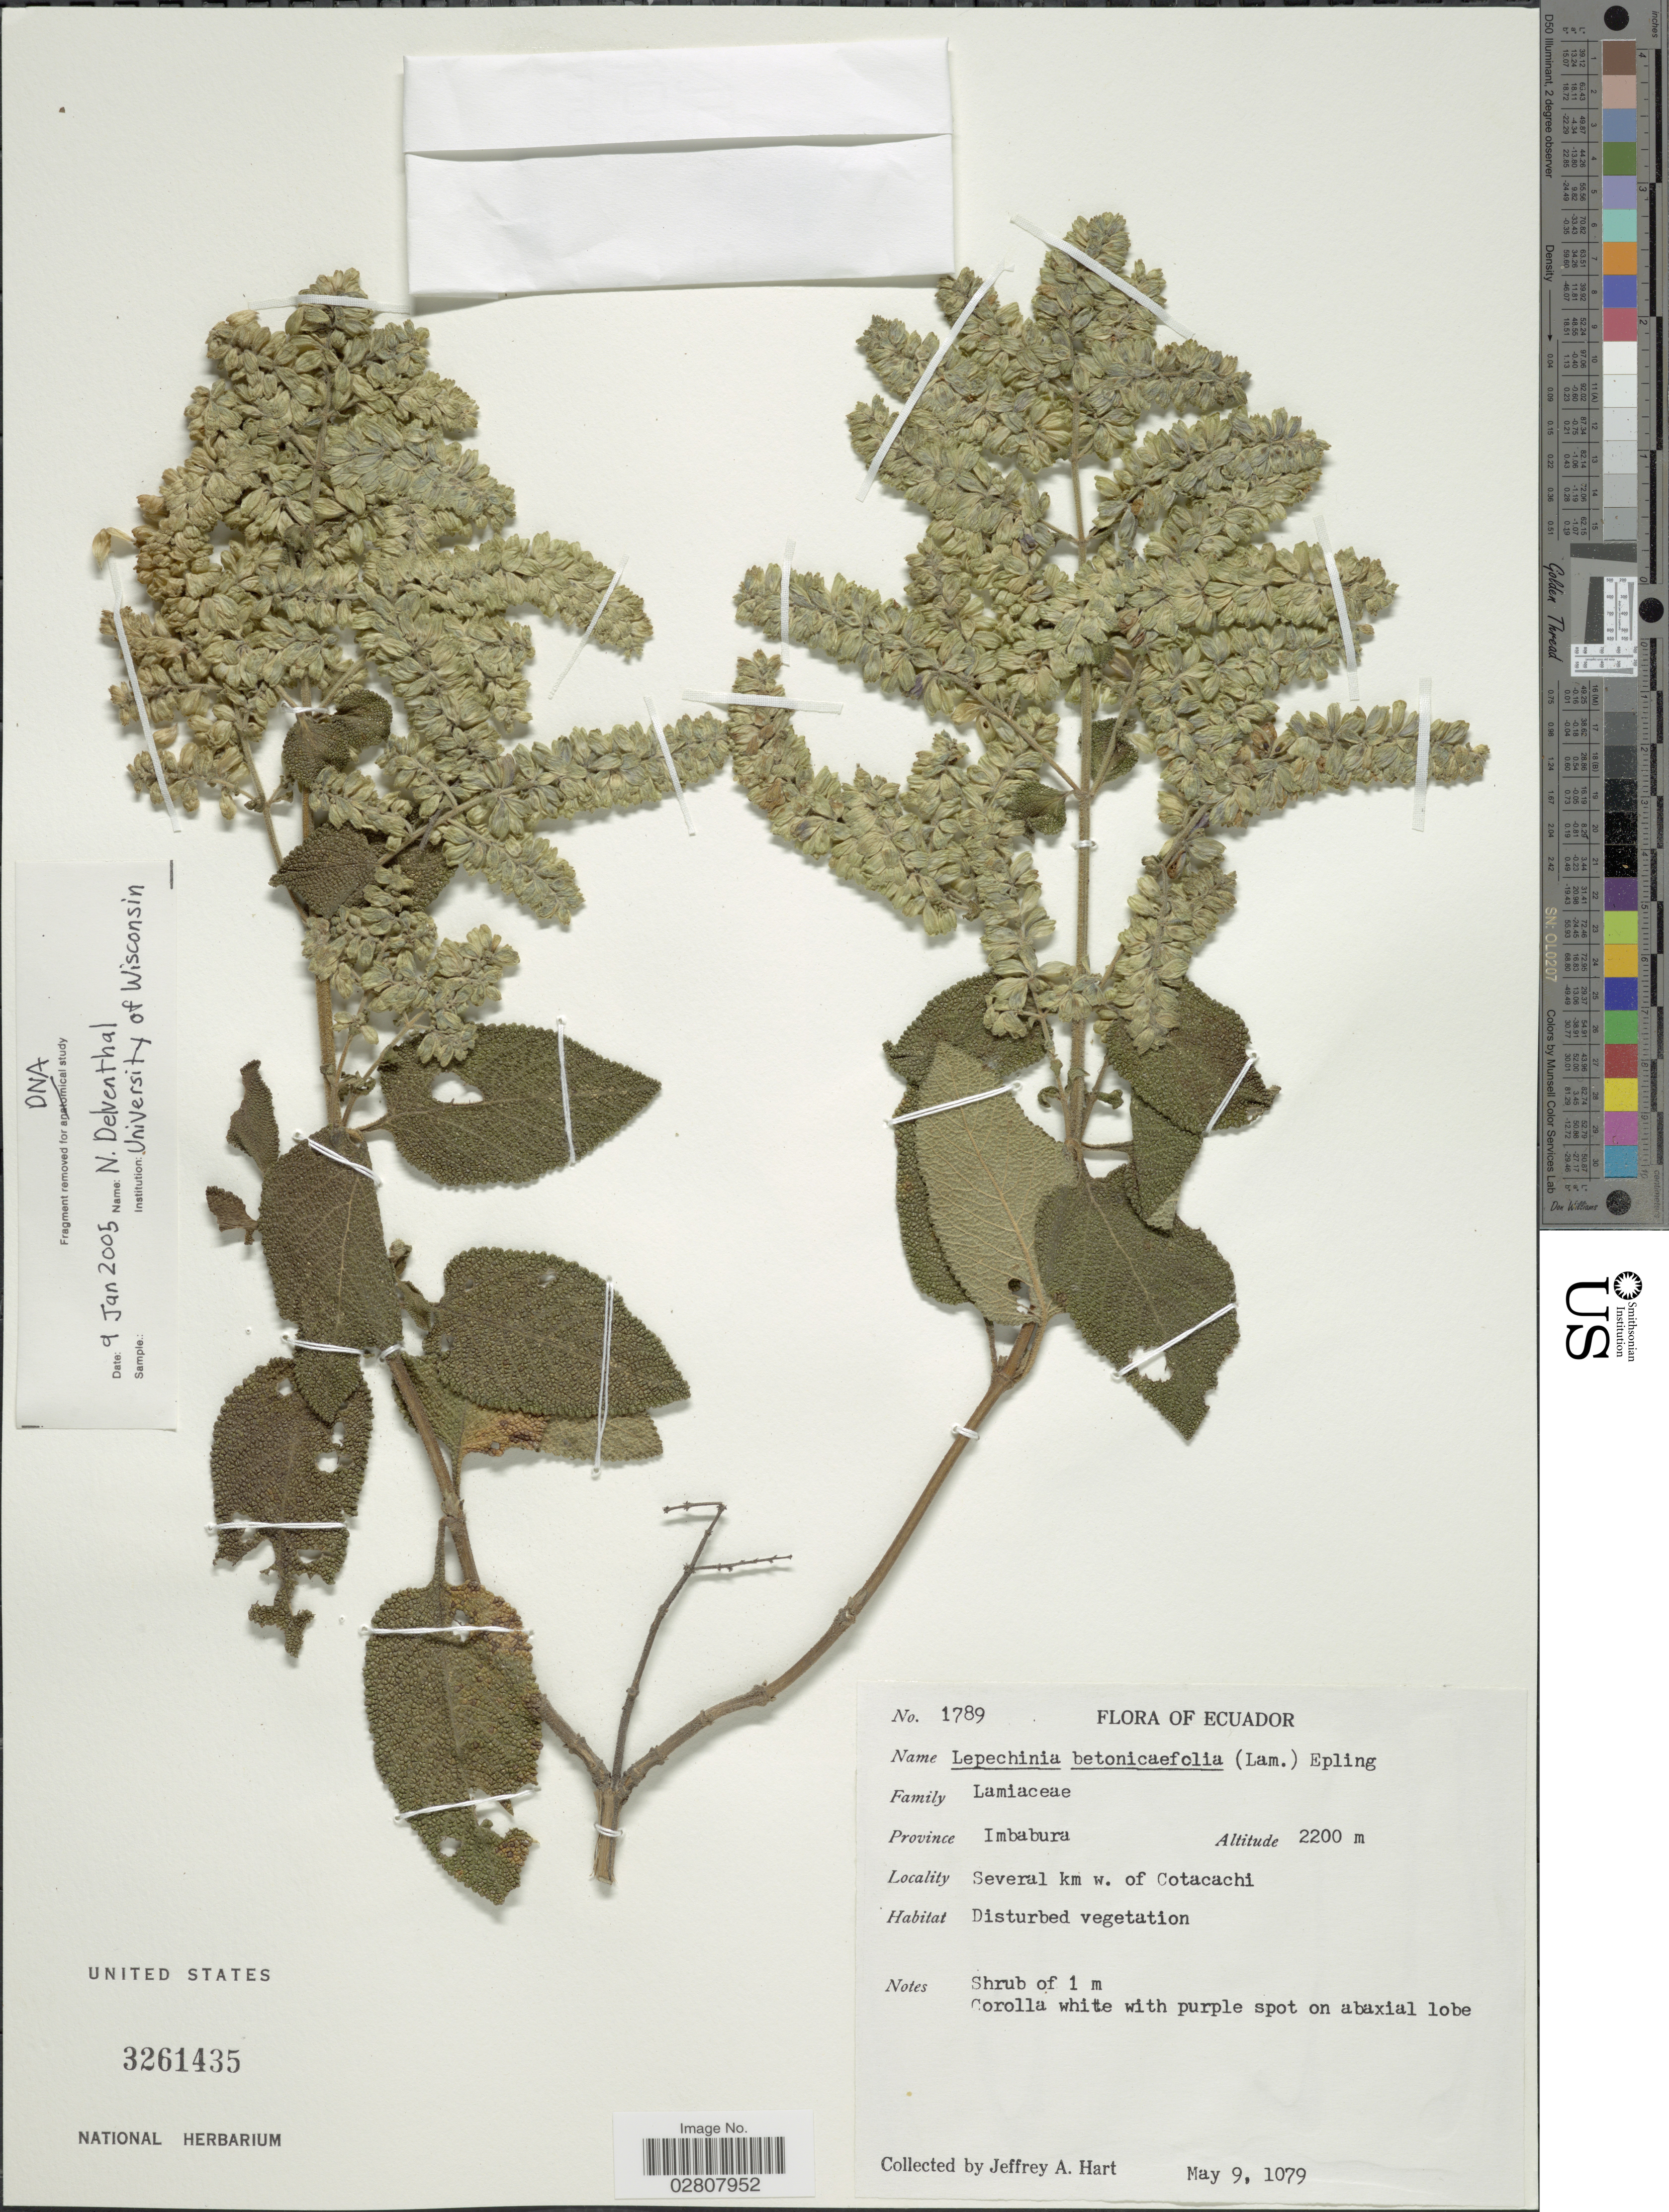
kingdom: Plantae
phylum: Tracheophyta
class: Magnoliopsida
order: Lamiales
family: Lamiaceae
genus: Lepechinia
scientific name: Lepechinia betonicifolia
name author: (Lam.) Epling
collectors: J. A. Hart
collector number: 1789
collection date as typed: May 9, 1079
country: Ecuador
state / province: Imbabura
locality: Several km w. of Cotacachi.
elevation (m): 2200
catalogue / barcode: US 3261435